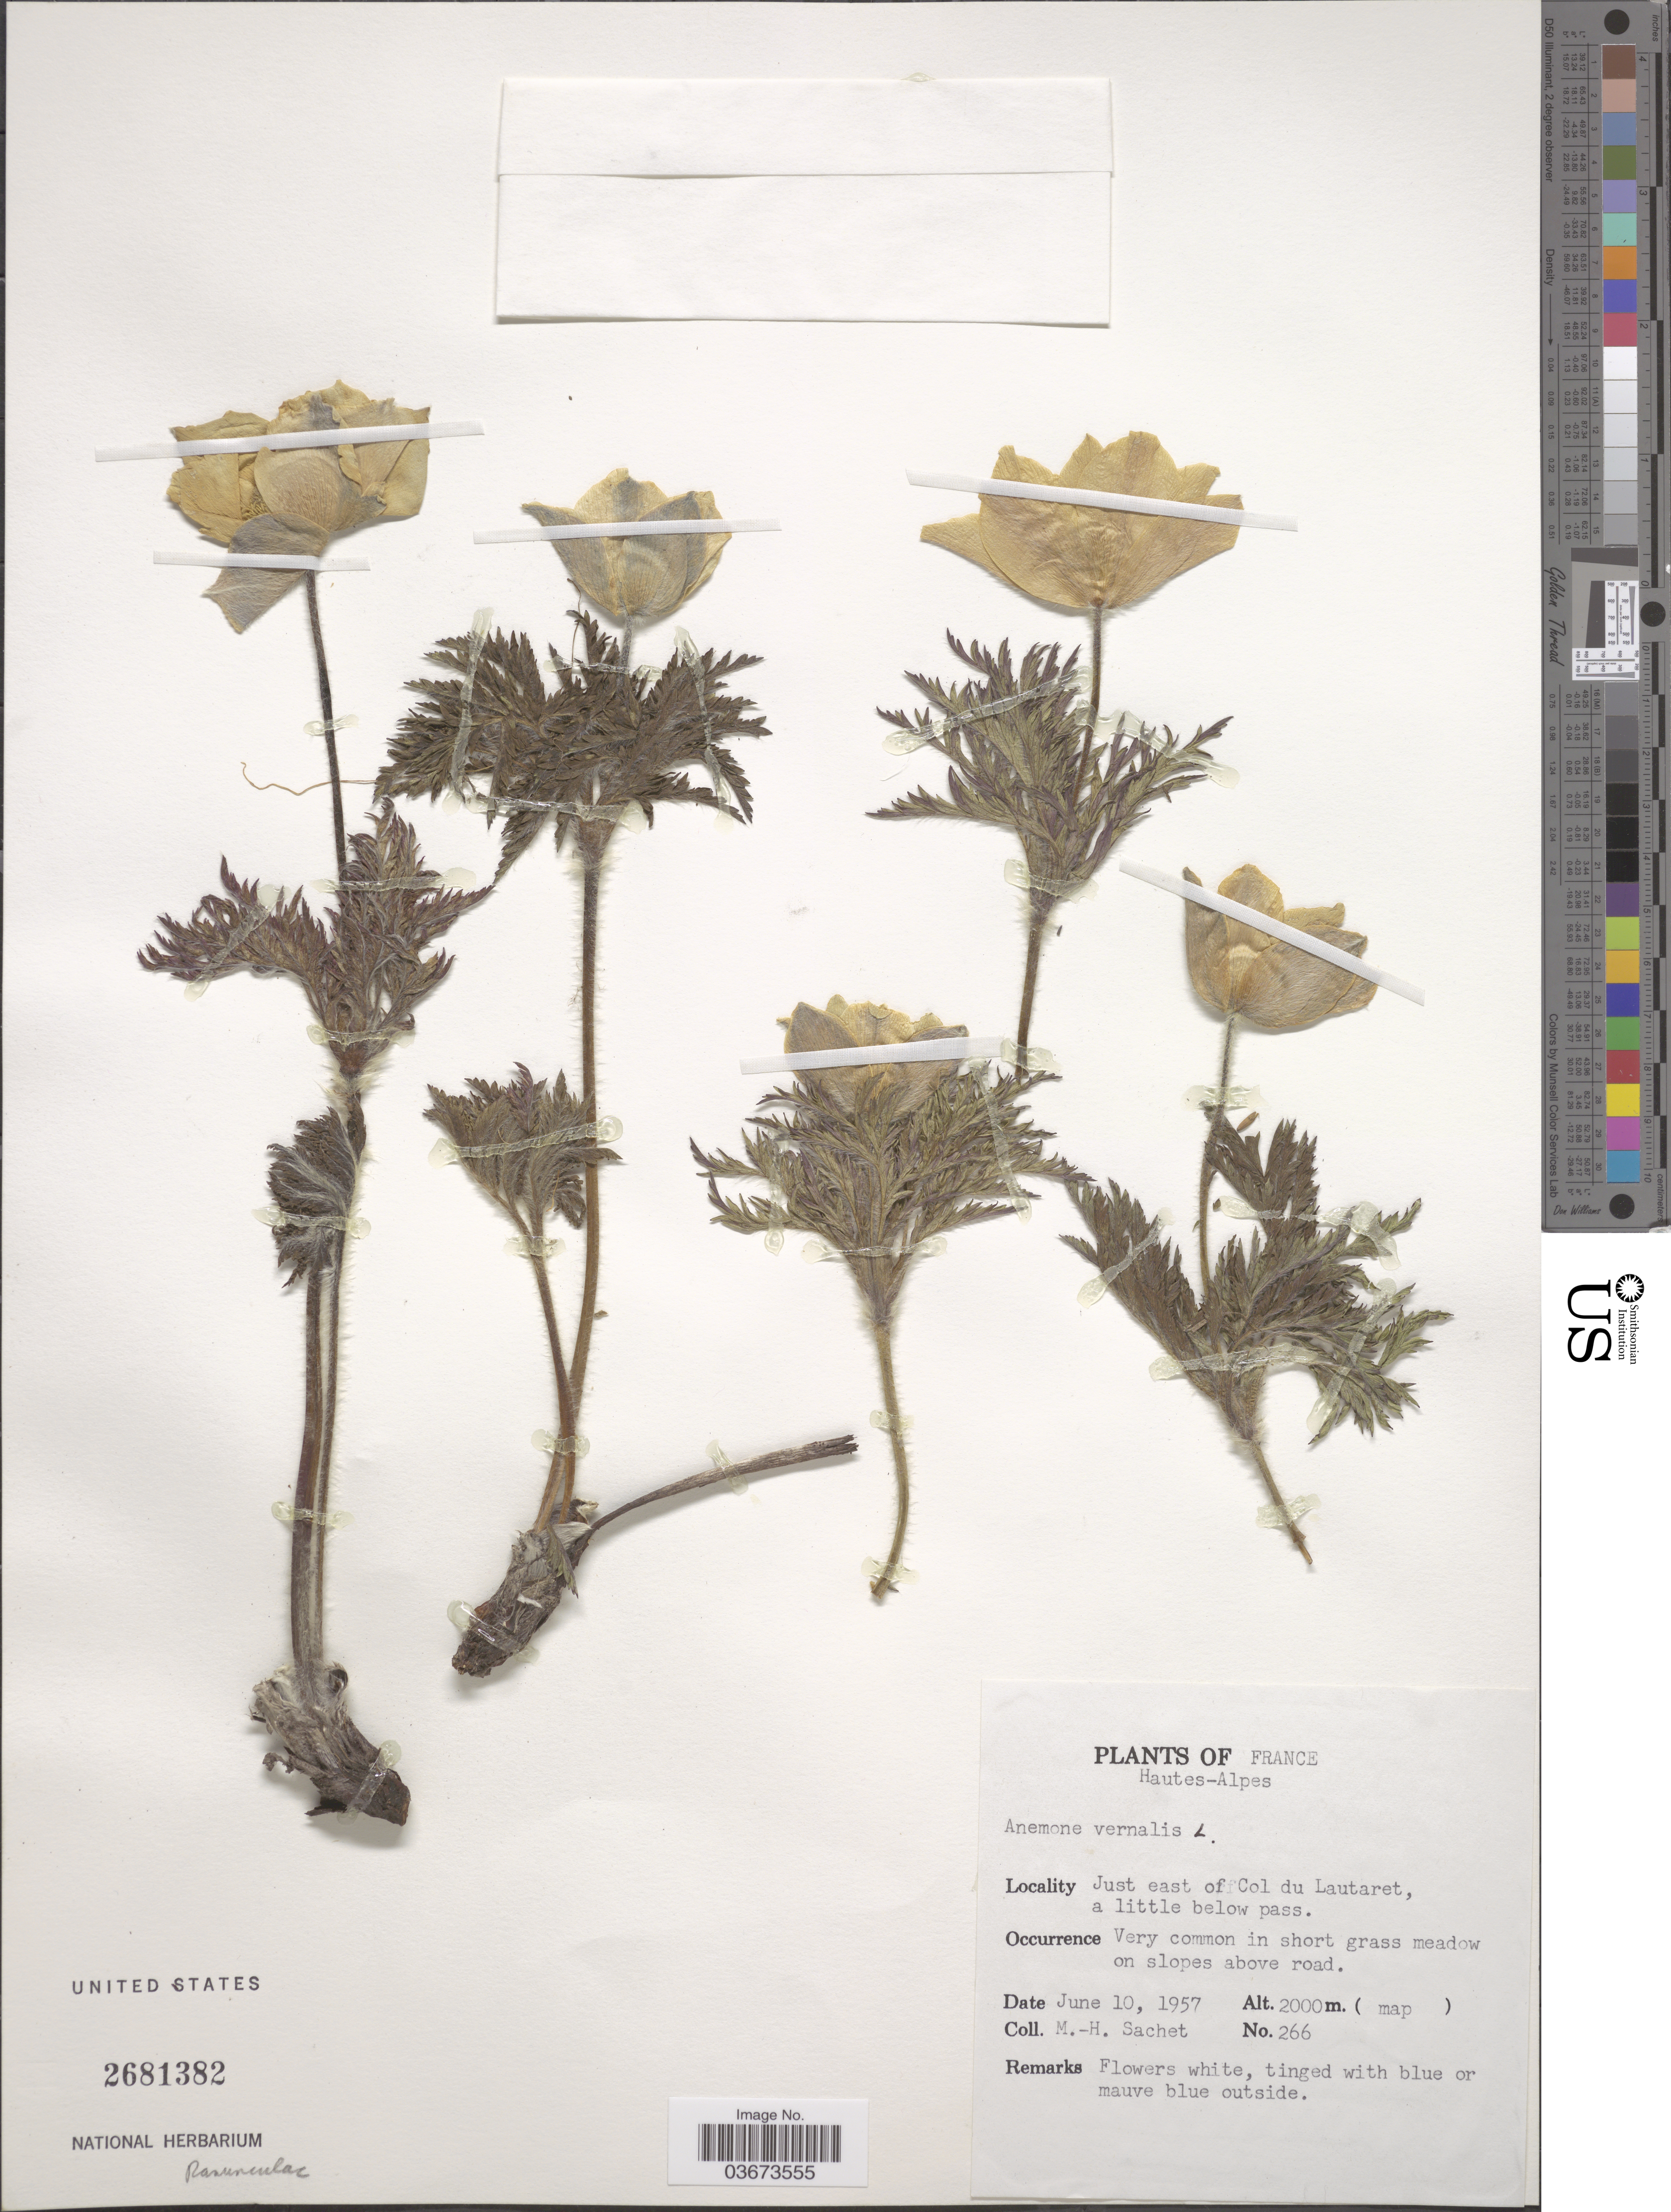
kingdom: Plantae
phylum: Tracheophyta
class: Magnoliopsida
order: Ranunculales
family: Ranunculaceae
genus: Anemone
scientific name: Anemone vernalis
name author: L.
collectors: M.-H. Sachet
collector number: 266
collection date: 1957-06-10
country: France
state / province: Provence-Alpes-Côte d'Azur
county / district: Hautes-Alpes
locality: Hautes-Alpes. Just east of Col du Lautaret, a little below pass.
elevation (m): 2000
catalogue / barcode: US 2681382